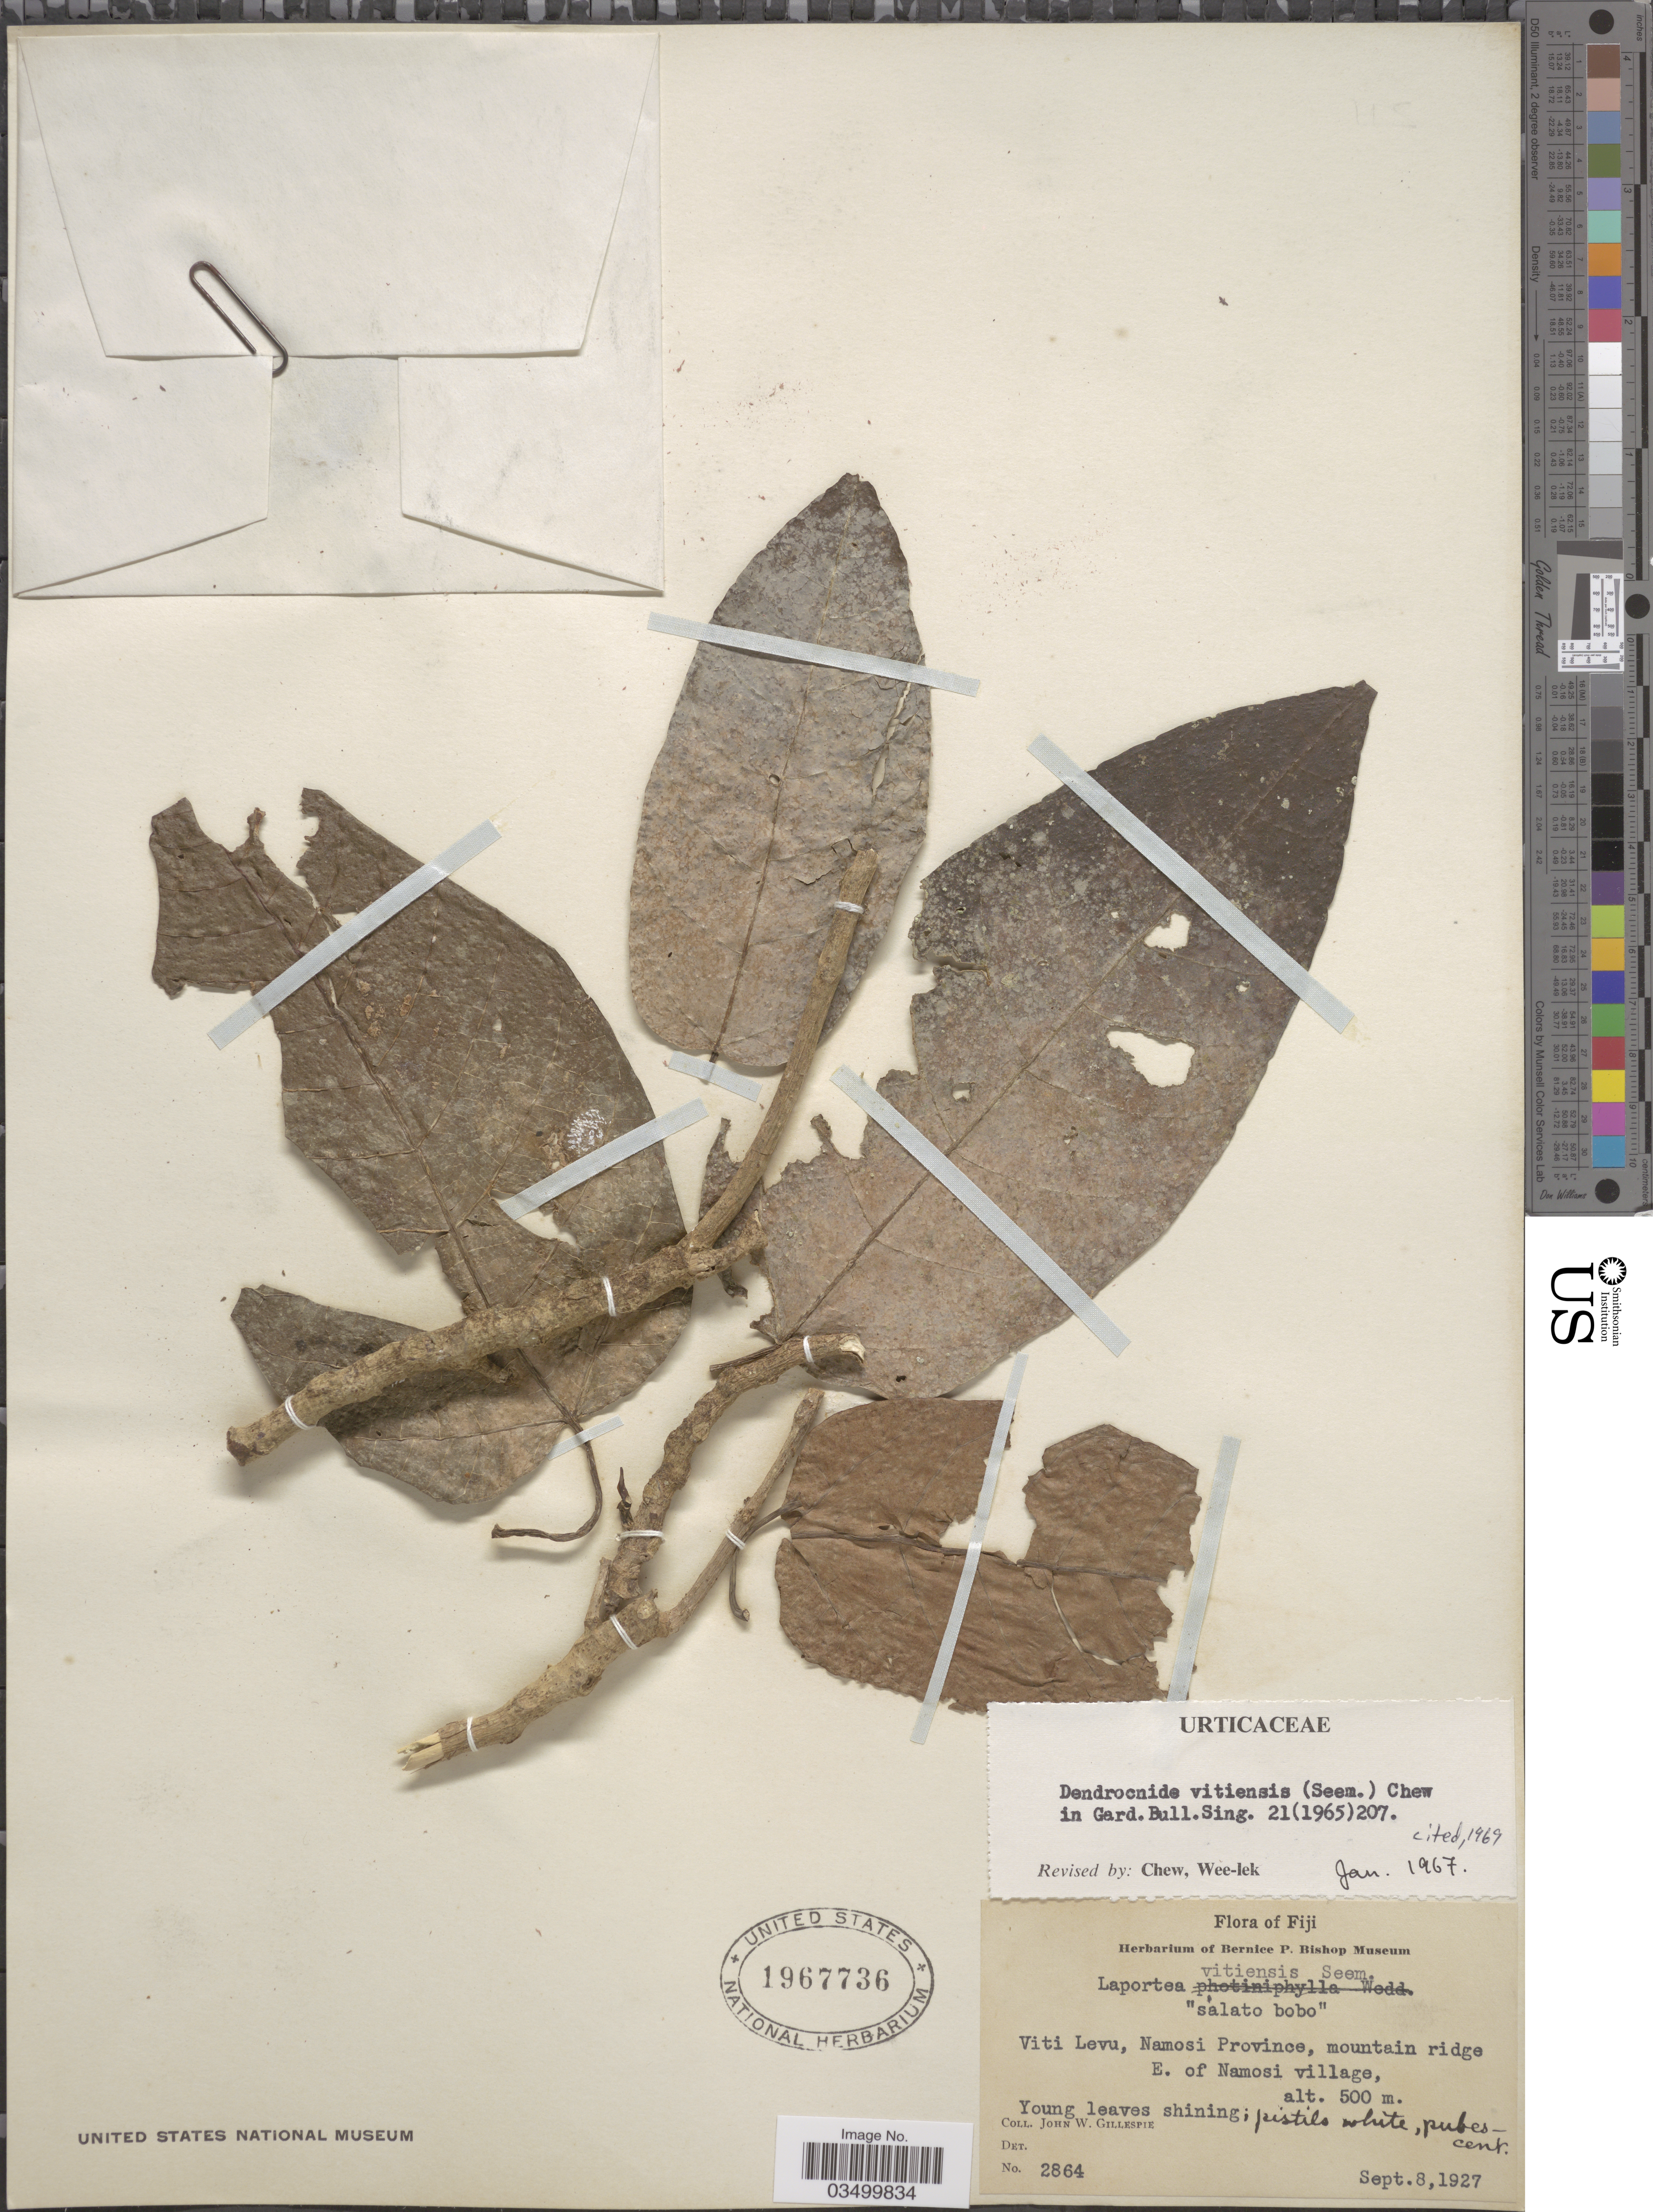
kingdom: Plantae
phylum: Tracheophyta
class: Magnoliopsida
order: Rosales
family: Urticaceae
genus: Dendrocnide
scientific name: Dendrocnide vitiensis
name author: (Seem.) Chew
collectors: J. W. Gillespie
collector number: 2864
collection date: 1927-09-08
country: Fiji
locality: Viti Levu, Namosi Province, mountain ridge E. of Namosi village.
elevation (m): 500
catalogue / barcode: US 1967736